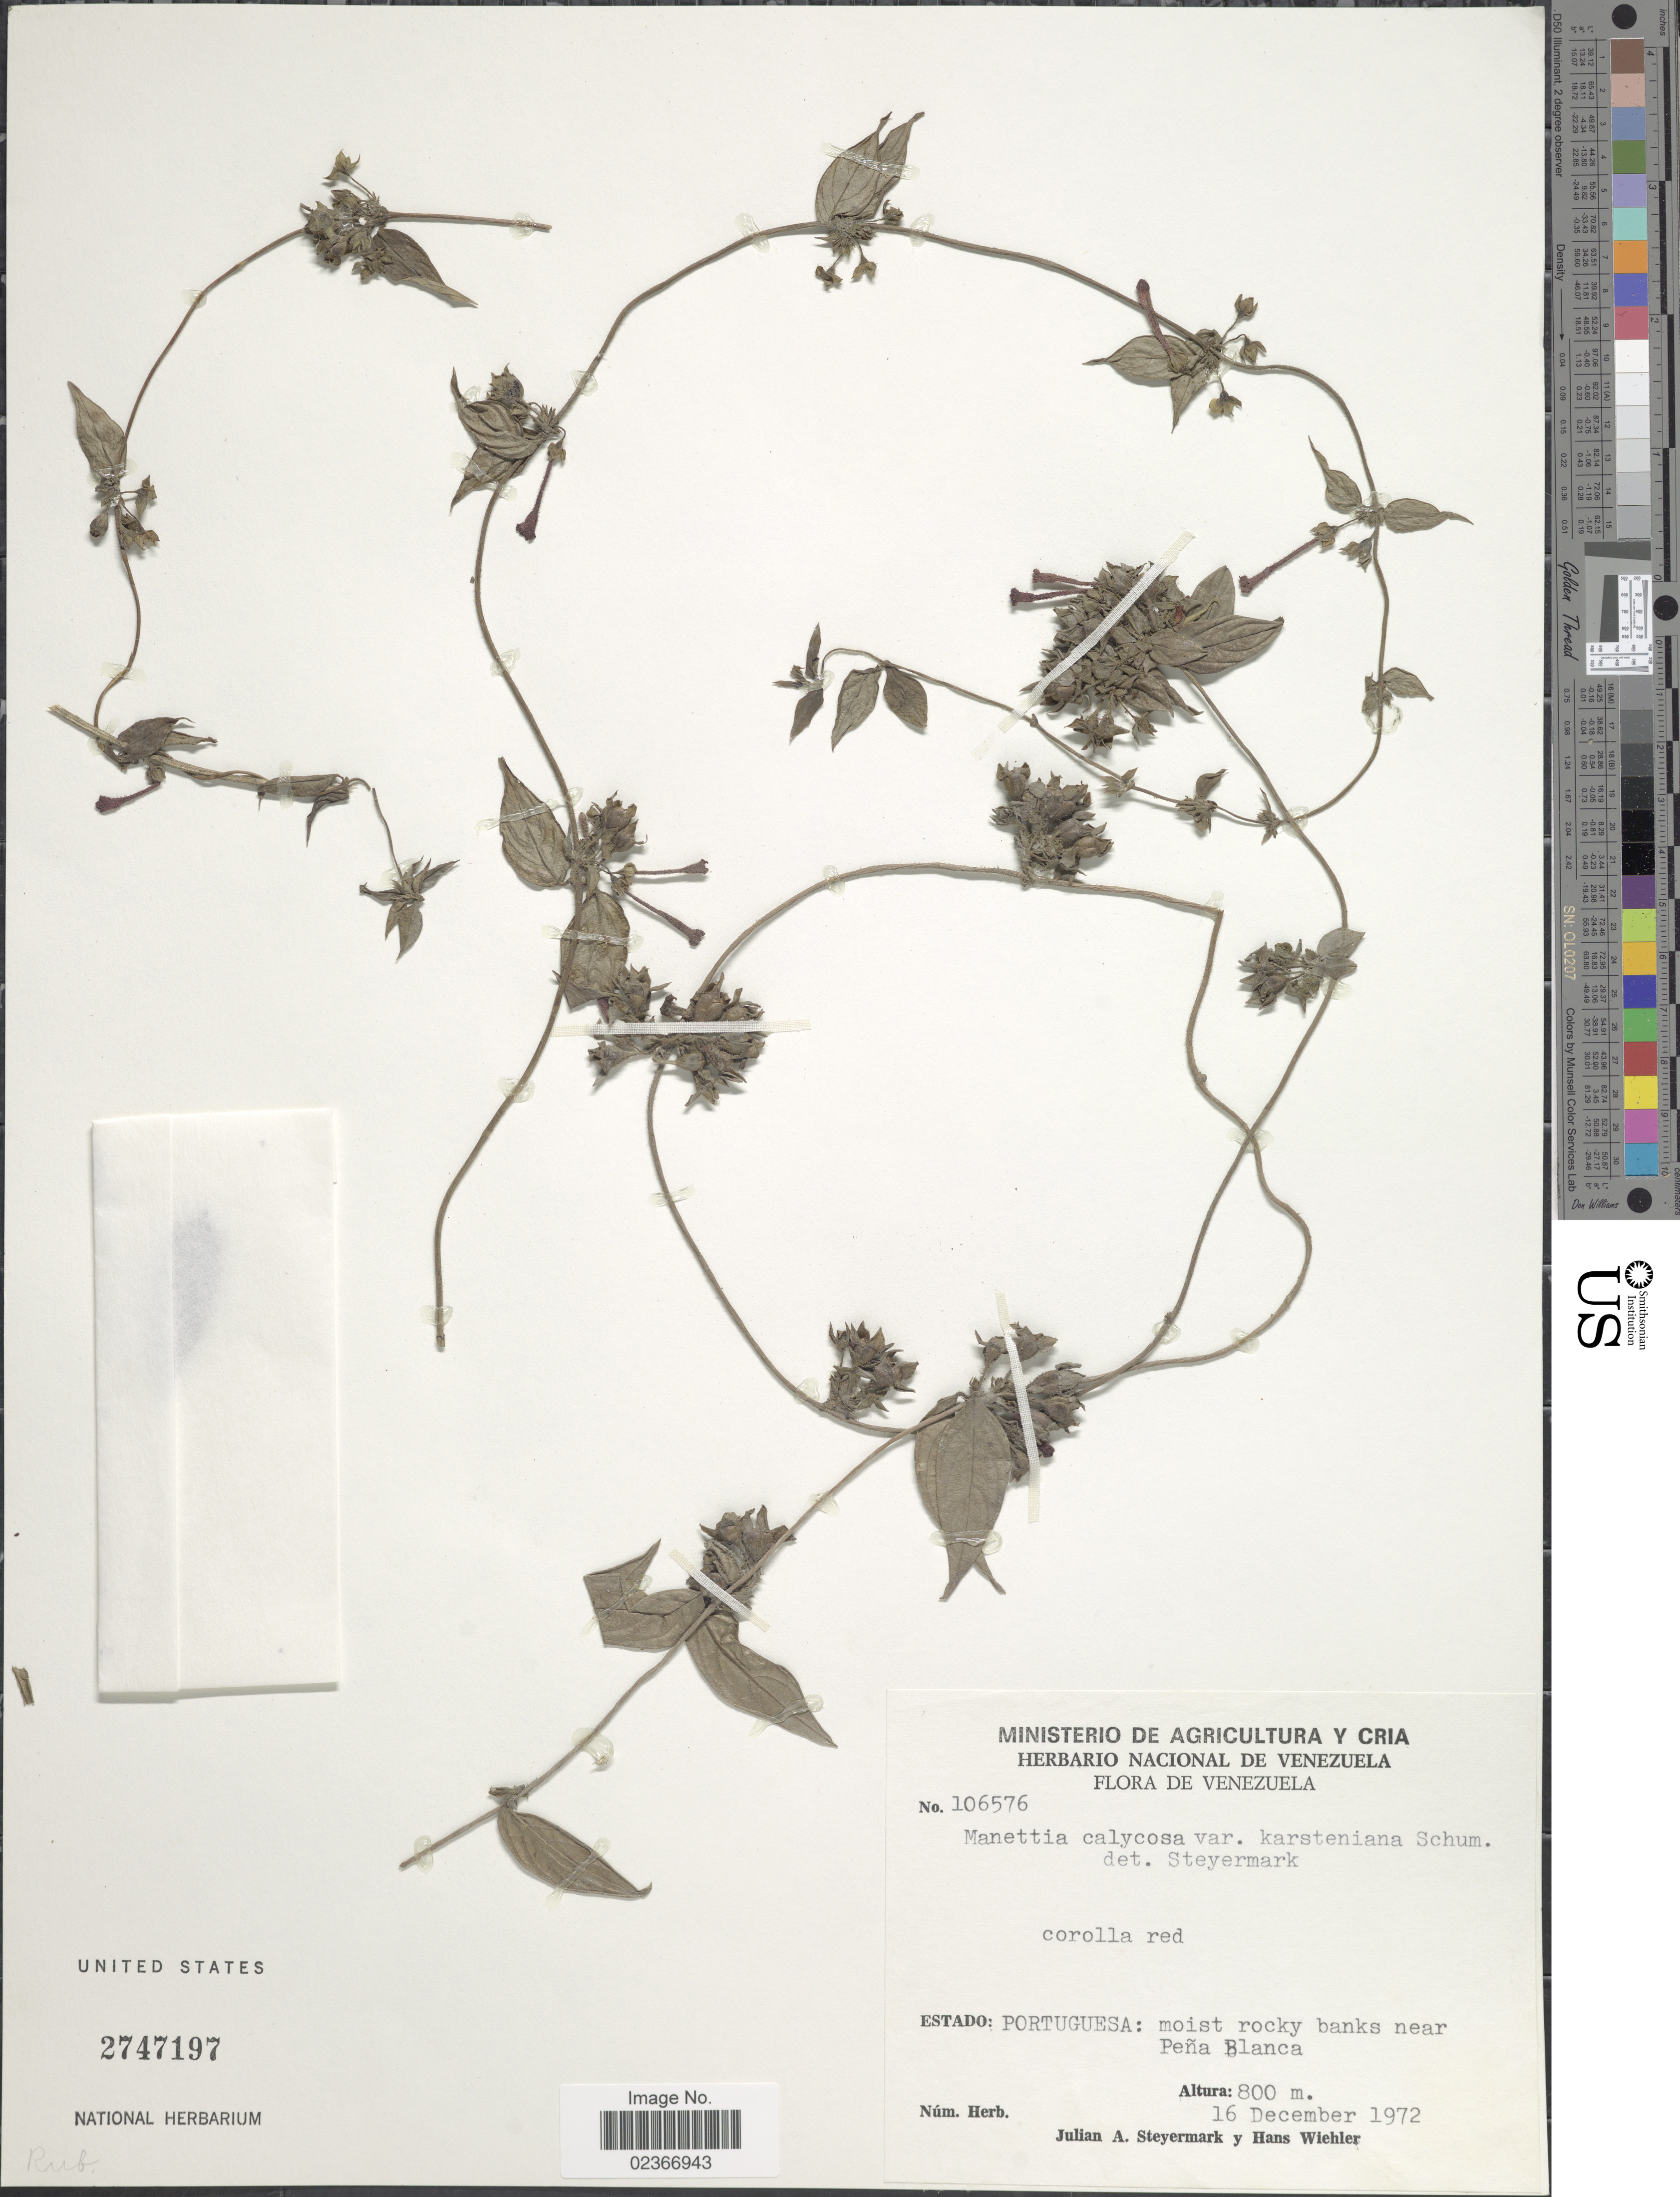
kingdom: Plantae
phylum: Tracheophyta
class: Magnoliopsida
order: Gentianales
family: Rubiaceae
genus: Manettia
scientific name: Manettia calycosa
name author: Griseb.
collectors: J. Steyermark & H. J. Wiehler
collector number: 106576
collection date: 1972-12-16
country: Venezuela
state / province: Portuguesa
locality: Estado Portuguesa: moist rocky banks near Pena Blanca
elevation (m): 800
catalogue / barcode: US 2747197